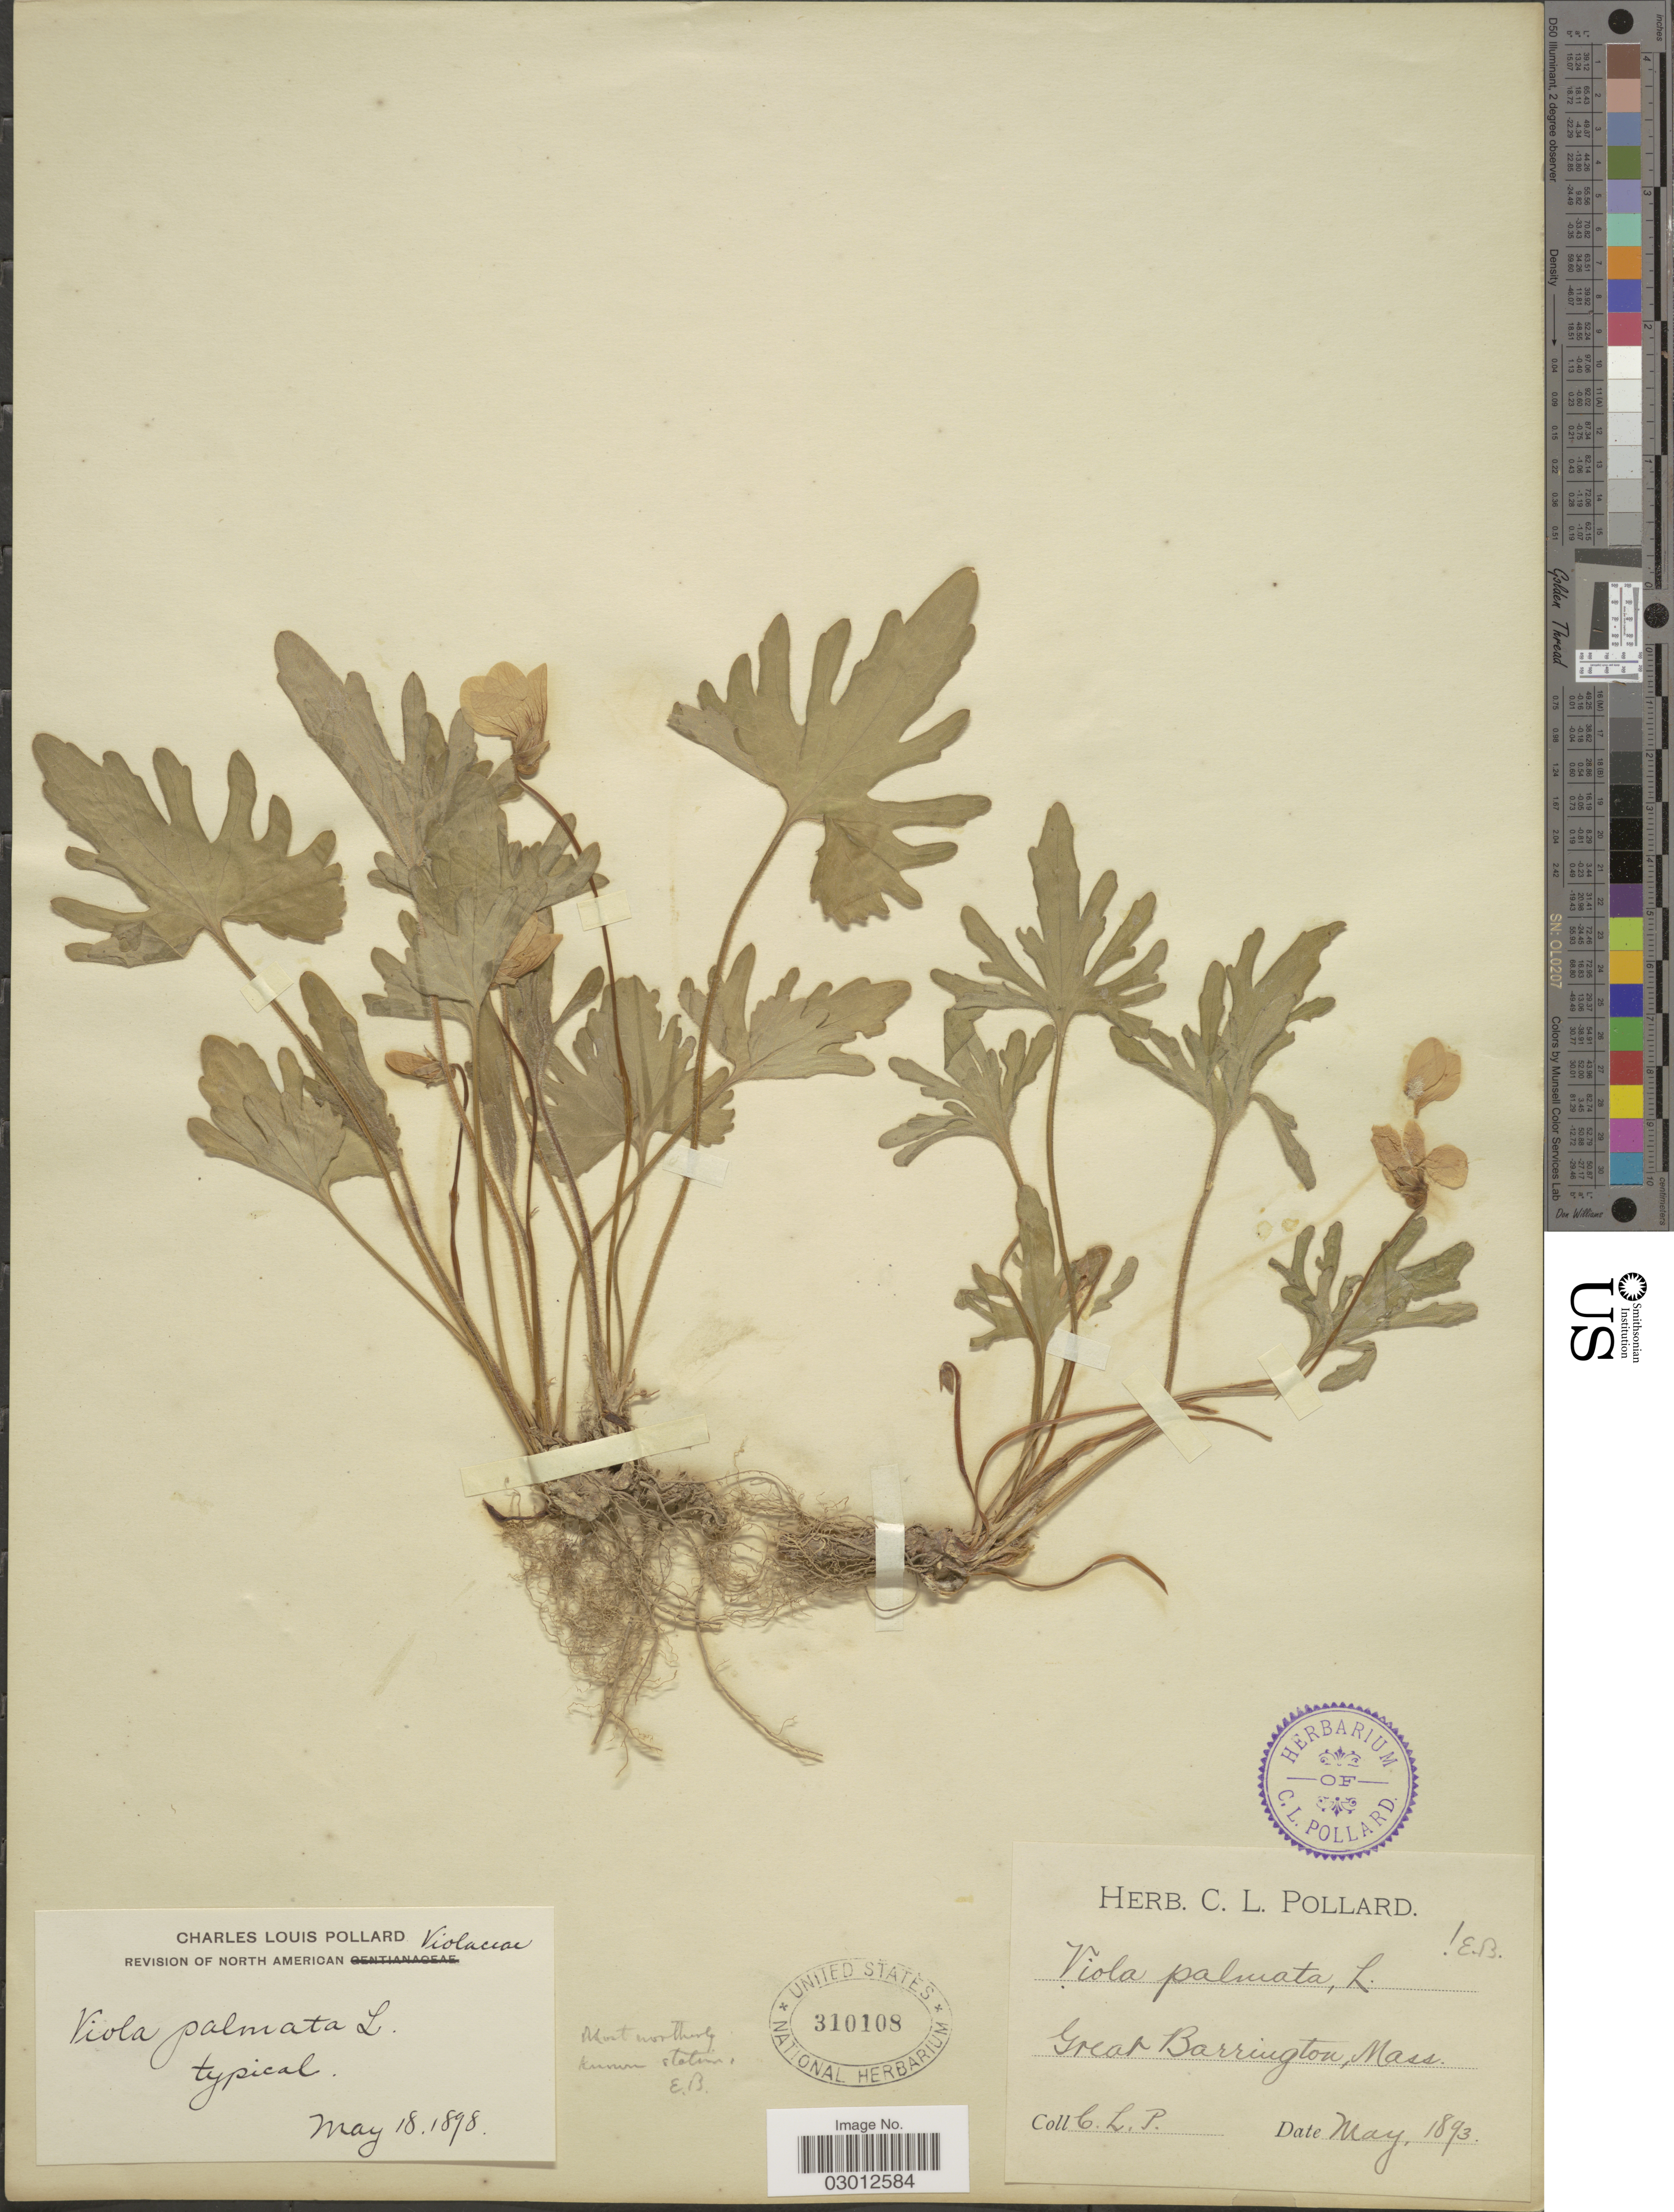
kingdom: Plantae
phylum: Tracheophyta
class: Magnoliopsida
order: Malpighiales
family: Violaceae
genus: Viola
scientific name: Viola palmata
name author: L.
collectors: C. L. Pollard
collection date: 1893-05/1898-05-18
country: United States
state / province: Massachusetts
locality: Great Barrington.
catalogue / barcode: US 310108